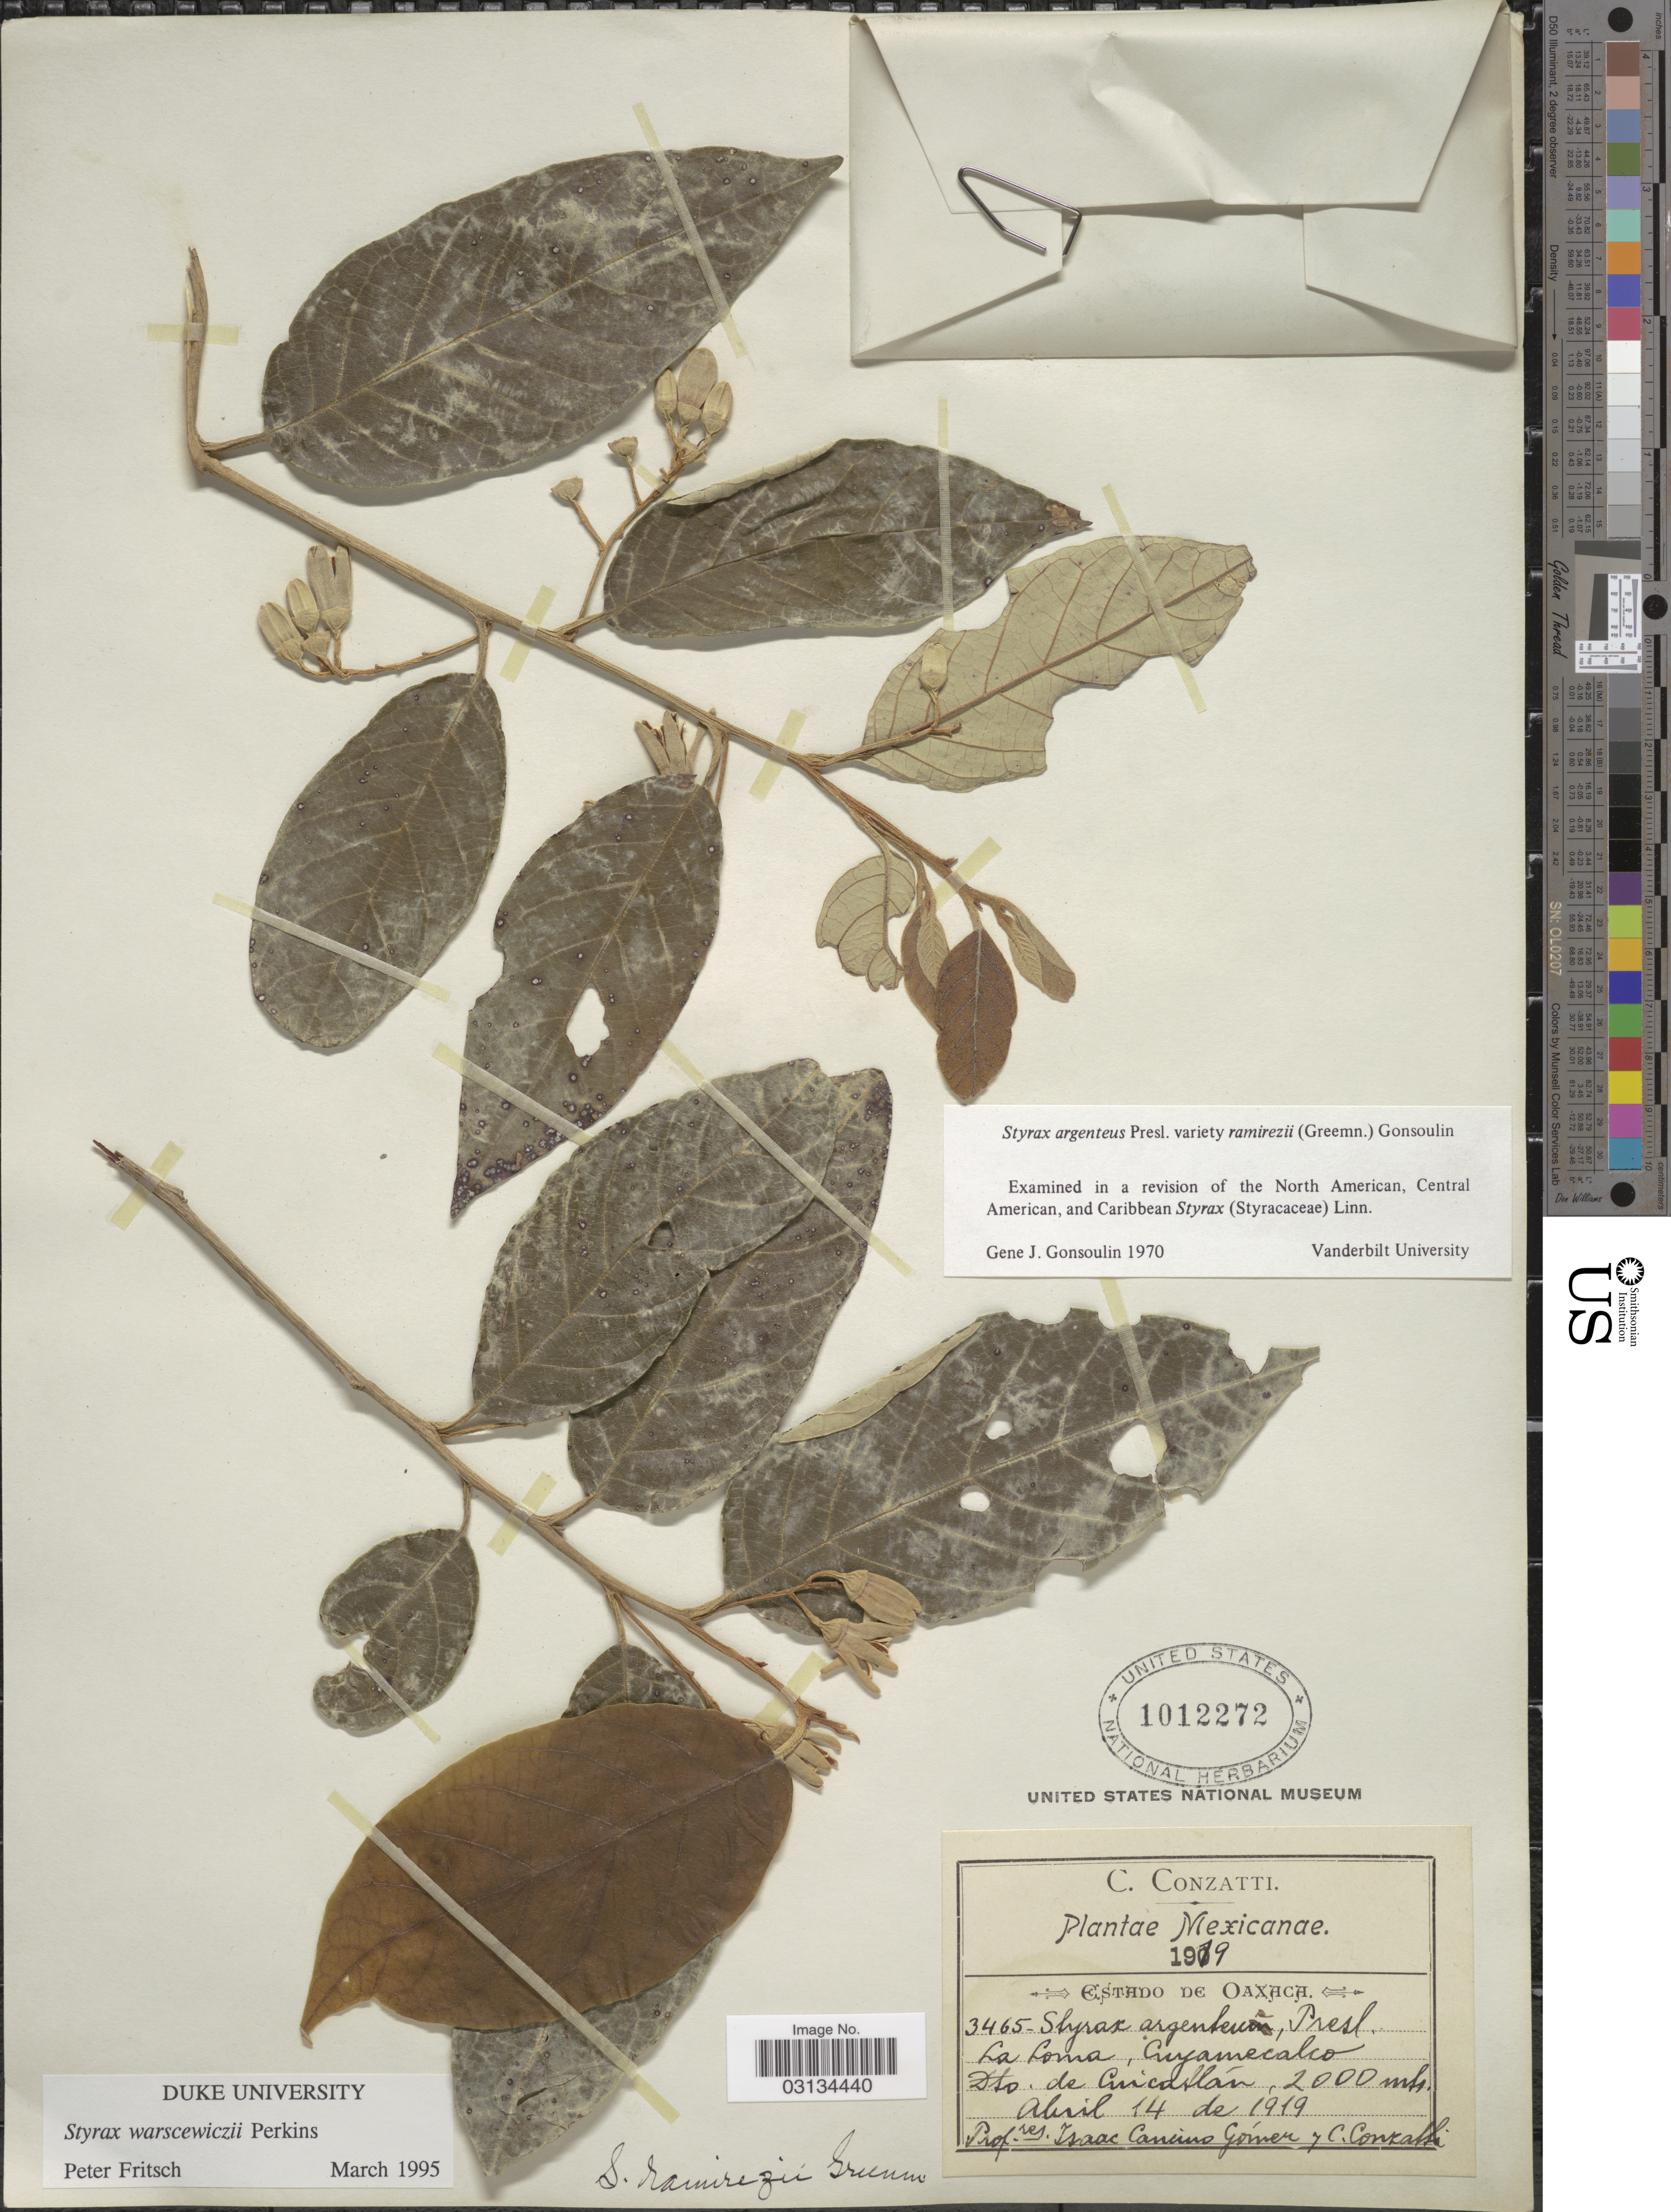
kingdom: Plantae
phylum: Tracheophyta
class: Magnoliopsida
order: Ericales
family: Styracaceae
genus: Styrax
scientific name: Styrax warscewiczii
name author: Perkins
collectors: Cancino Gómez, I. & C. Conzatti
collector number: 3465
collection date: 1919-04-14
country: Mexico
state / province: Oaxaca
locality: La Loma, Cuyamecalco. Dto. de Cuicatlán.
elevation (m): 2000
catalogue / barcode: US 1012272